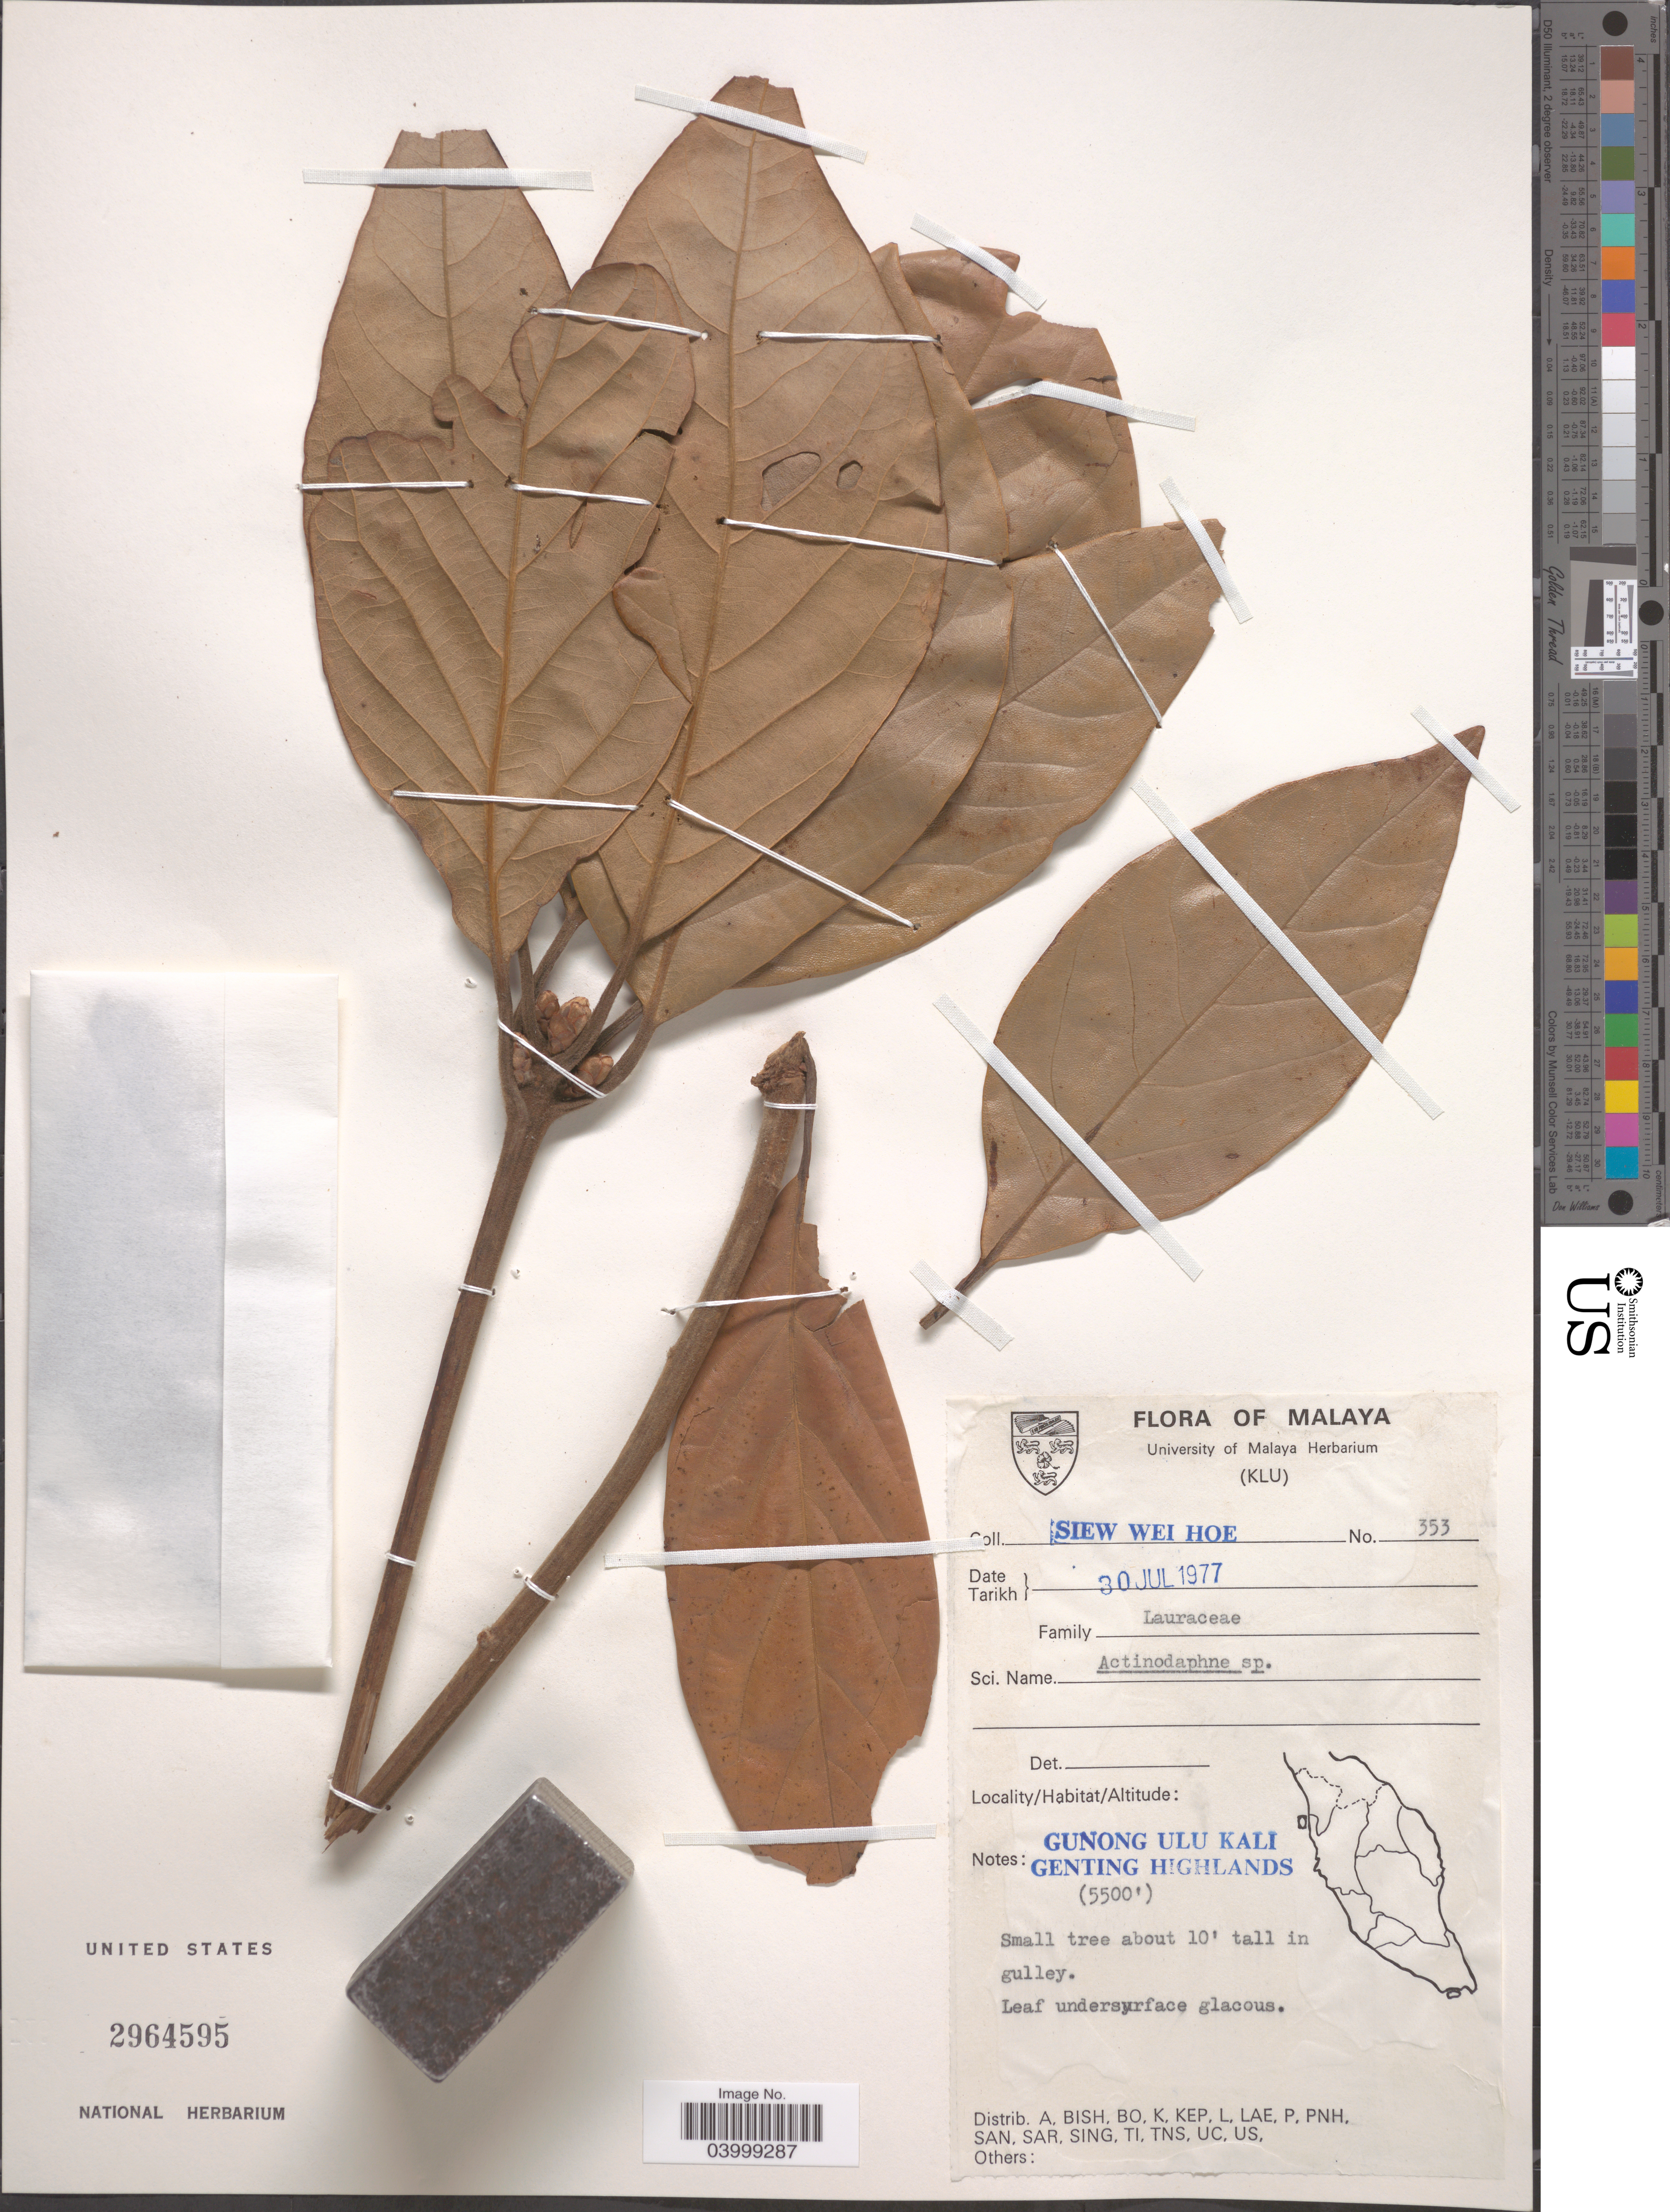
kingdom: Plantae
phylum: Tracheophyta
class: Magnoliopsida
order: Laurales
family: Lauraceae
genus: Actinodaphne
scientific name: Actinodaphne sp.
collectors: W. H. Siew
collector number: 353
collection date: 1977-07-30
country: Malaysia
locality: Malaya. Gunong Ulu Kali Genting Highlands.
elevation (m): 1676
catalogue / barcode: US 2964595